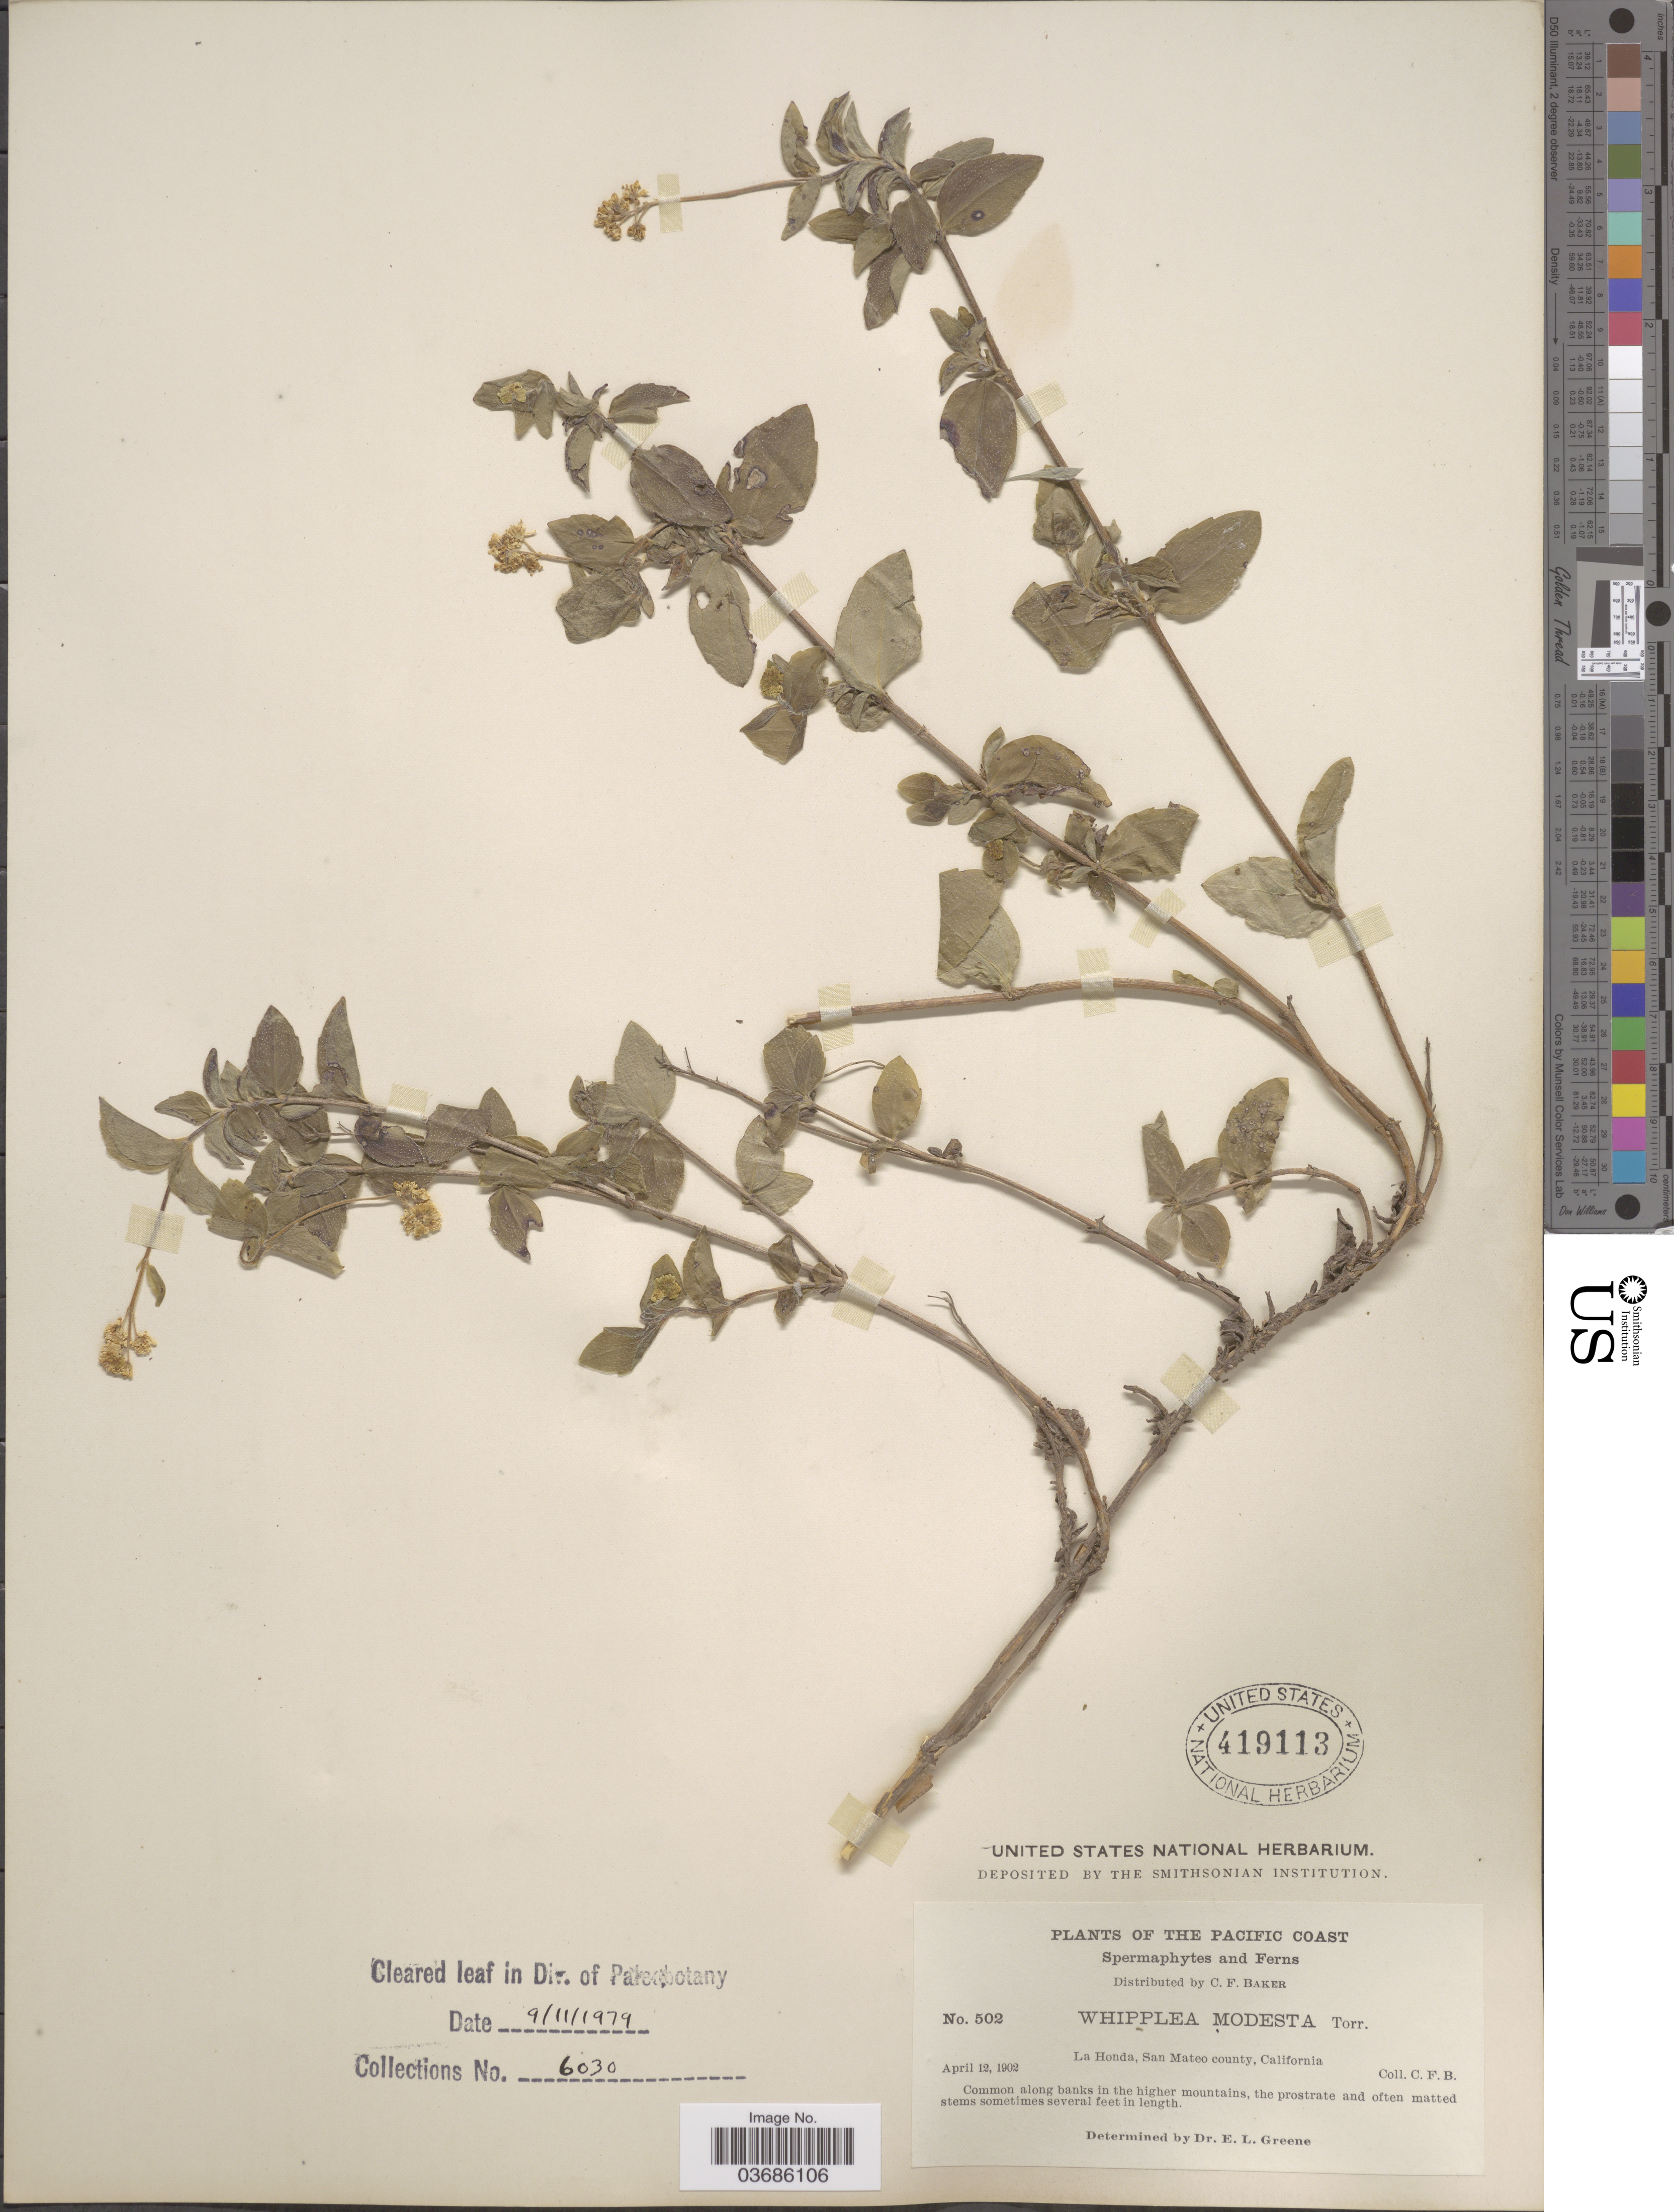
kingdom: Plantae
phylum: Tracheophyta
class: Magnoliopsida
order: Cornales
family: Hydrangeaceae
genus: Whipplea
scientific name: Whipplea modesta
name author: Torr.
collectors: C. F. Baker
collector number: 502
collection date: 1902-04-12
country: United States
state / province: California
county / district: San Mateo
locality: The Pacific Coast. La Honda, San Mateo County.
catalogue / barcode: US 419113